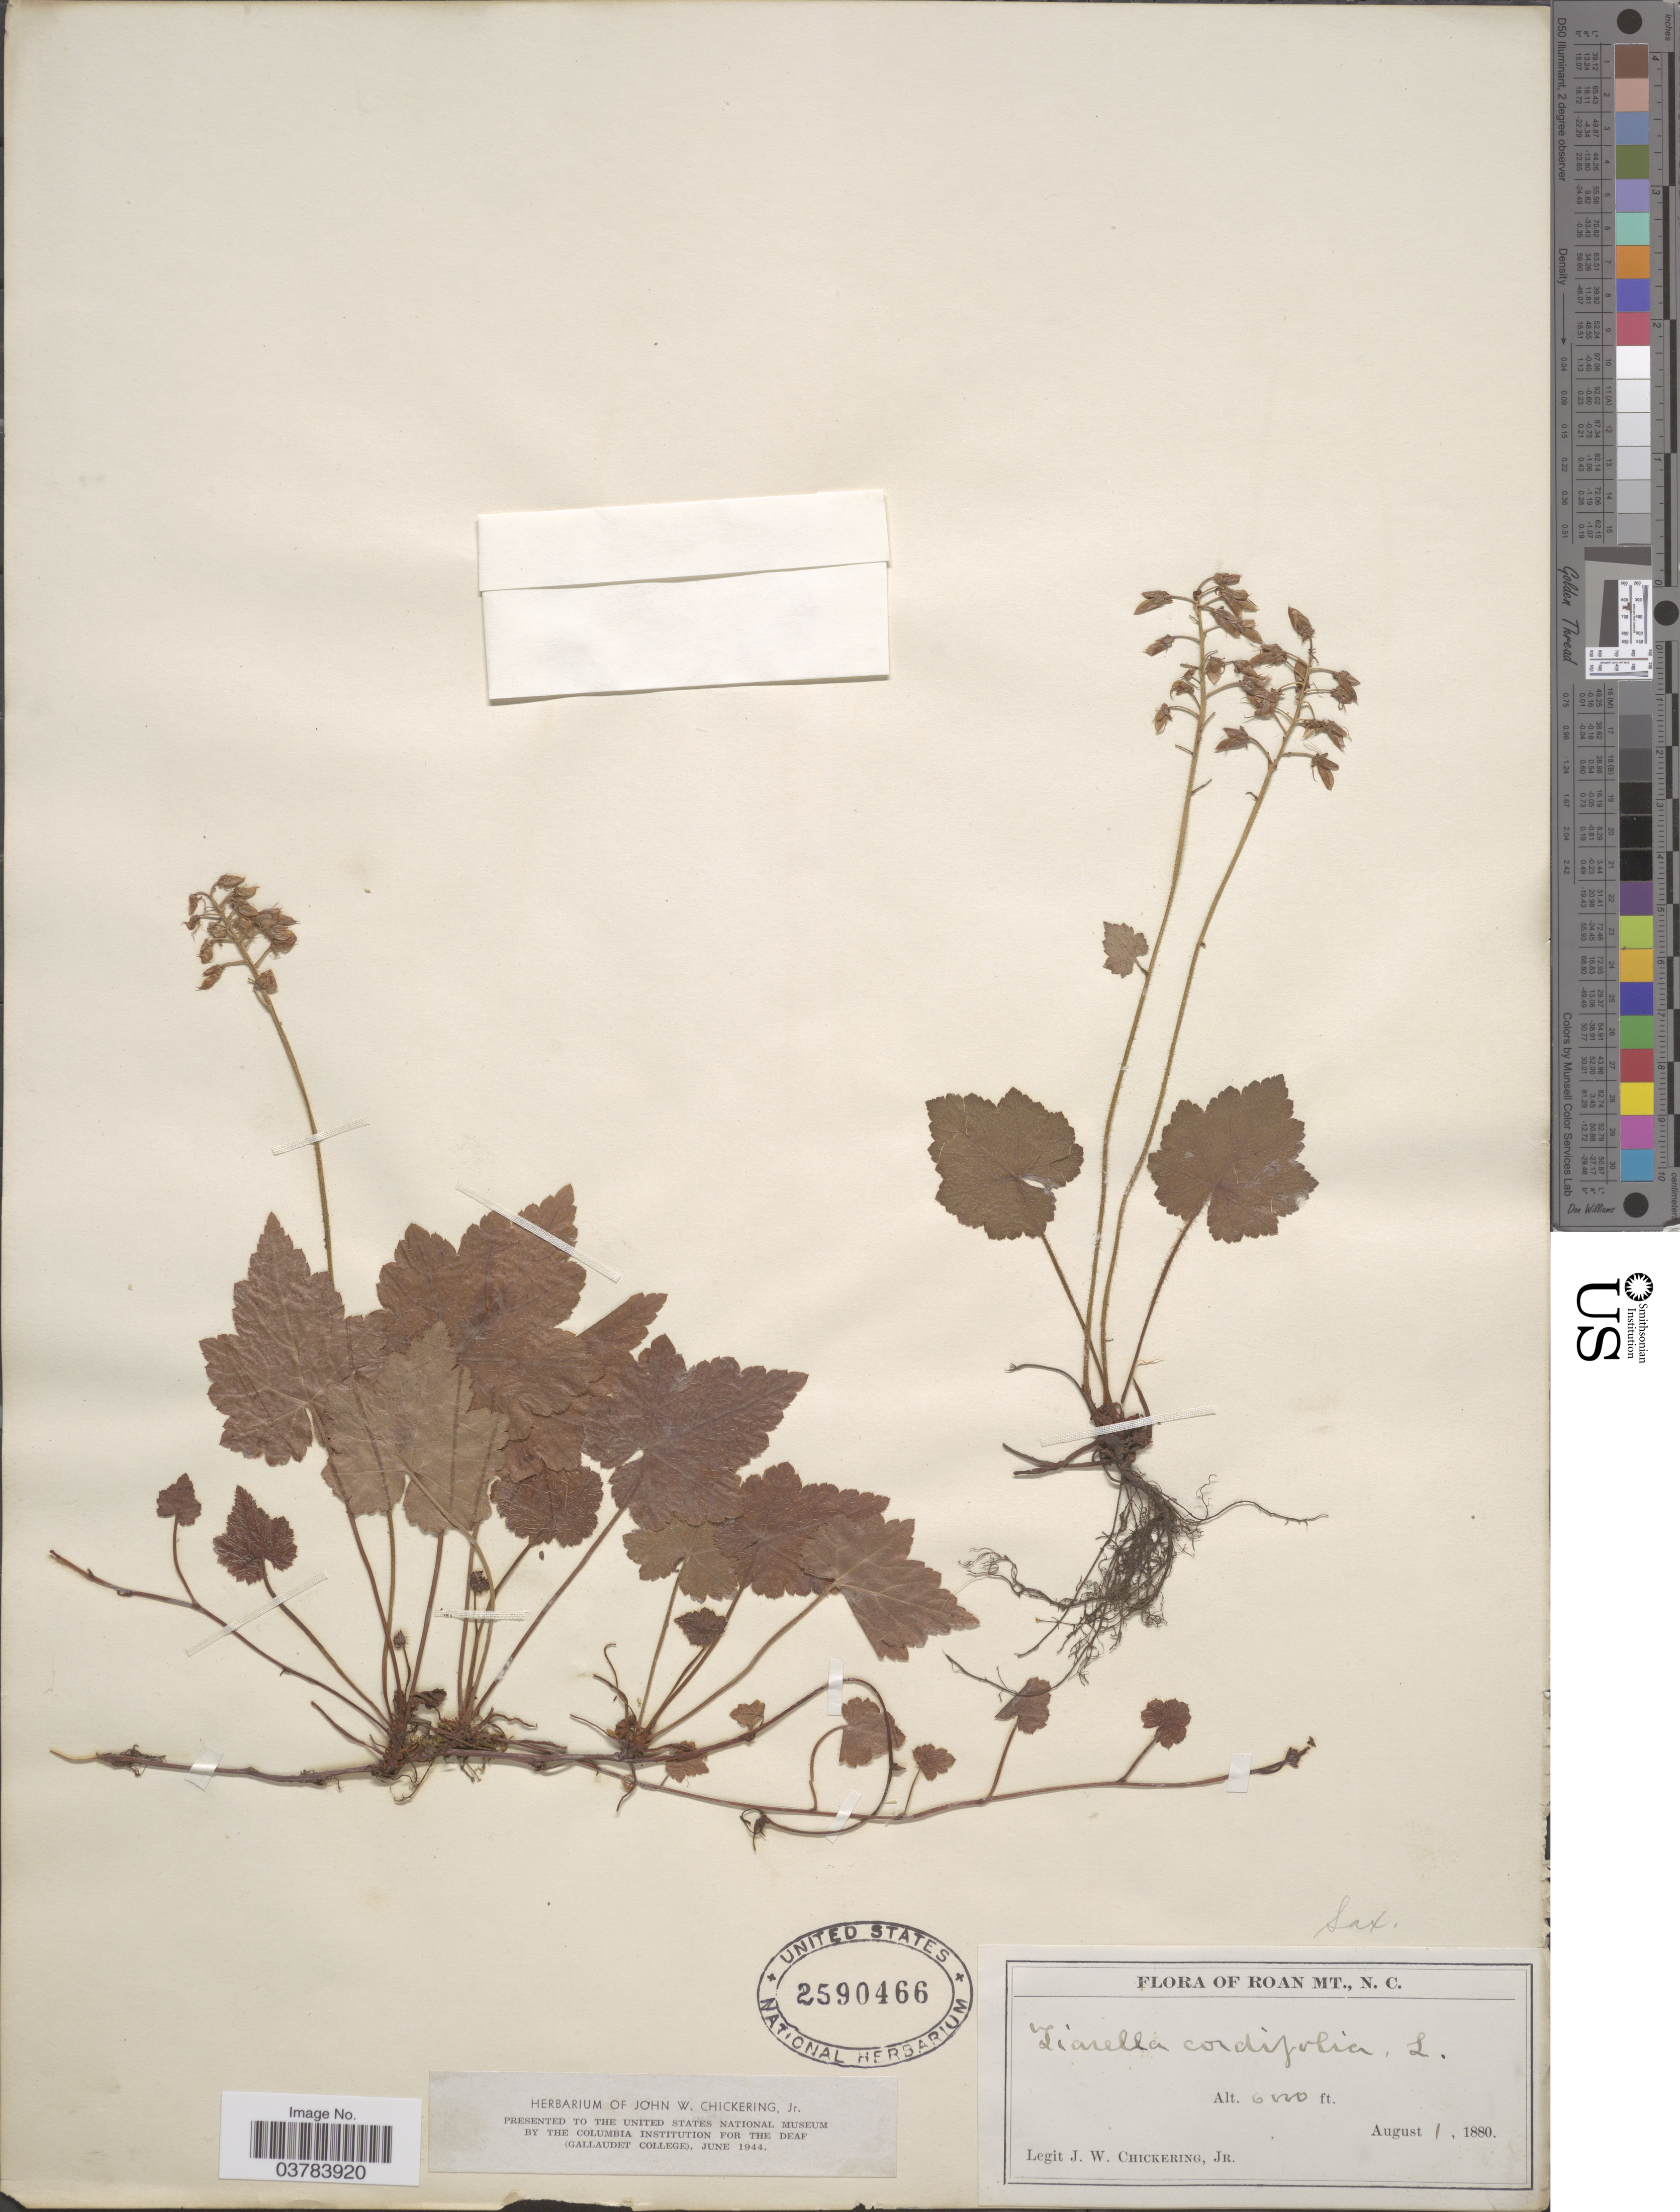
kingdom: Plantae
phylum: Tracheophyta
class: Magnoliopsida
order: Saxifragales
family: Saxifragaceae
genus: Tiarella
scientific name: Tiarella cordifolia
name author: L.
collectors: J. Chickering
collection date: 1880-08-01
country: United States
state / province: North Carolina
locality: Roan Mt.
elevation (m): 1896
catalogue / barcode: US 2590466